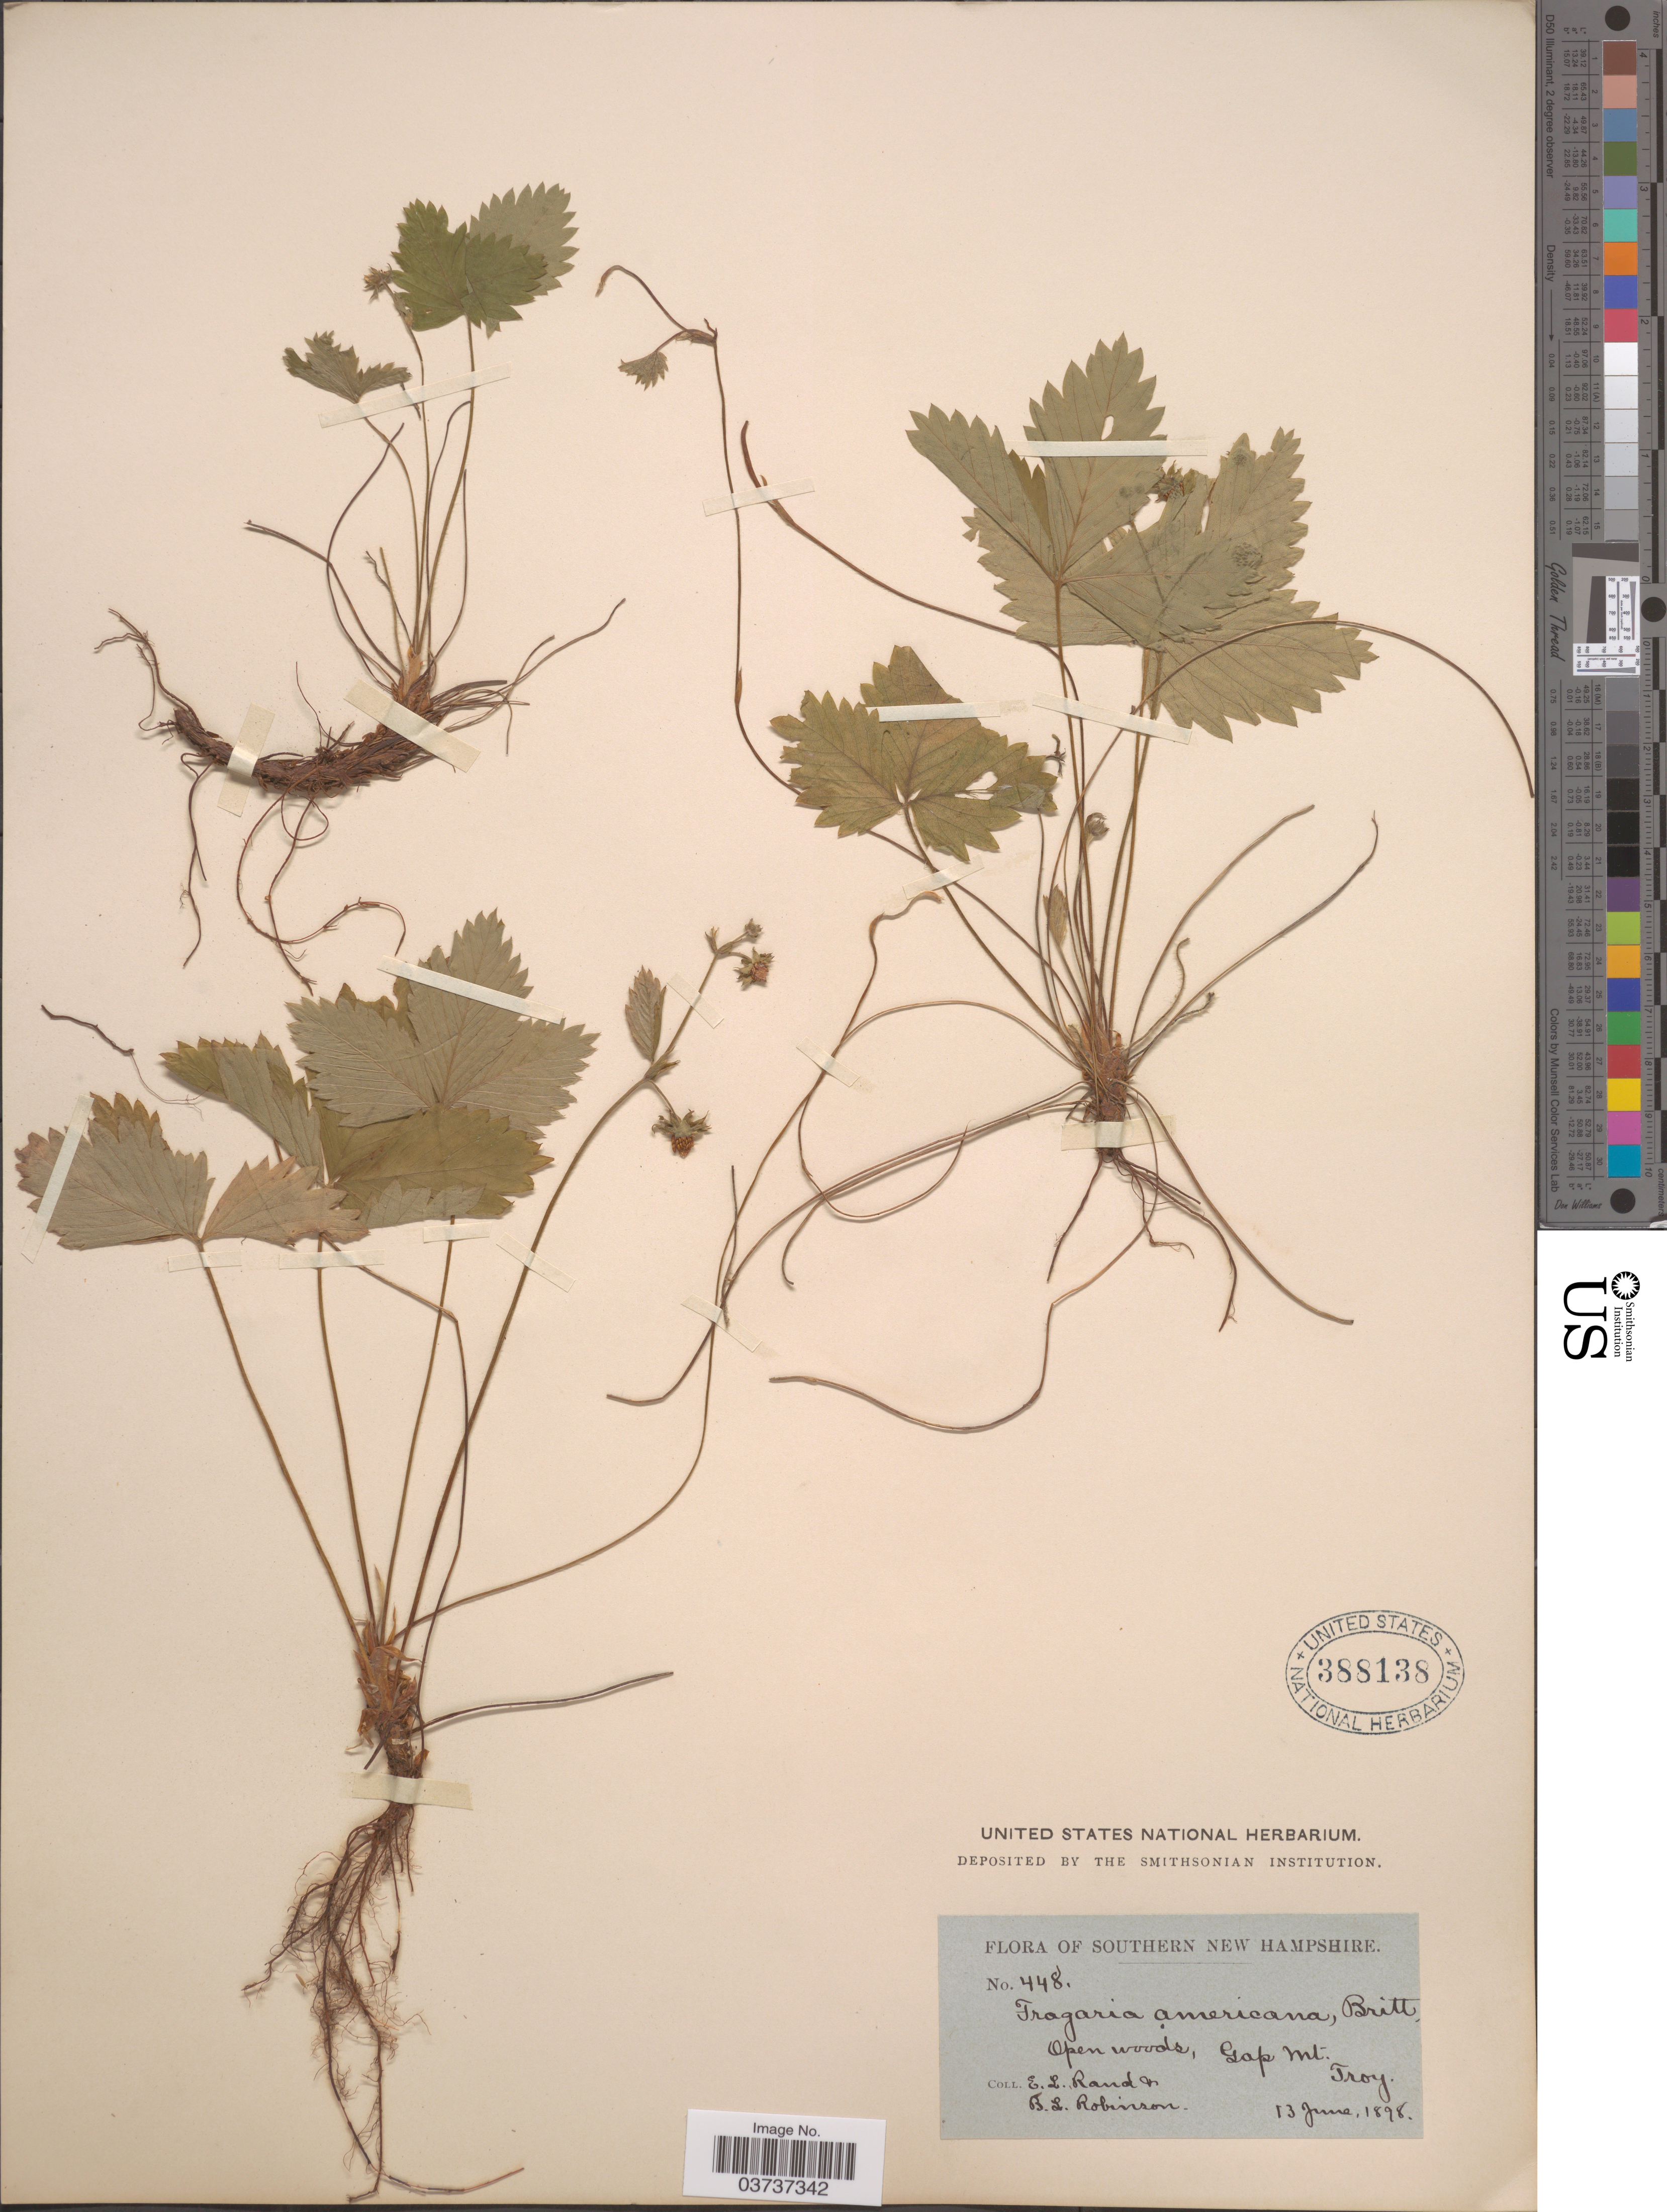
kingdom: Plantae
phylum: Tracheophyta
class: Magnoliopsida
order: Rosales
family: Rosaceae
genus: Fragaria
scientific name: Fragaria vesca subsp. americana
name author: (Porter) Staudt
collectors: E. Rand & B. L. Robinson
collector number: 448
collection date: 1898-06-13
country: United States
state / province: New Hampshire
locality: Southern New Hampshire. Gap Mt. Troy.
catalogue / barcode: US 388138